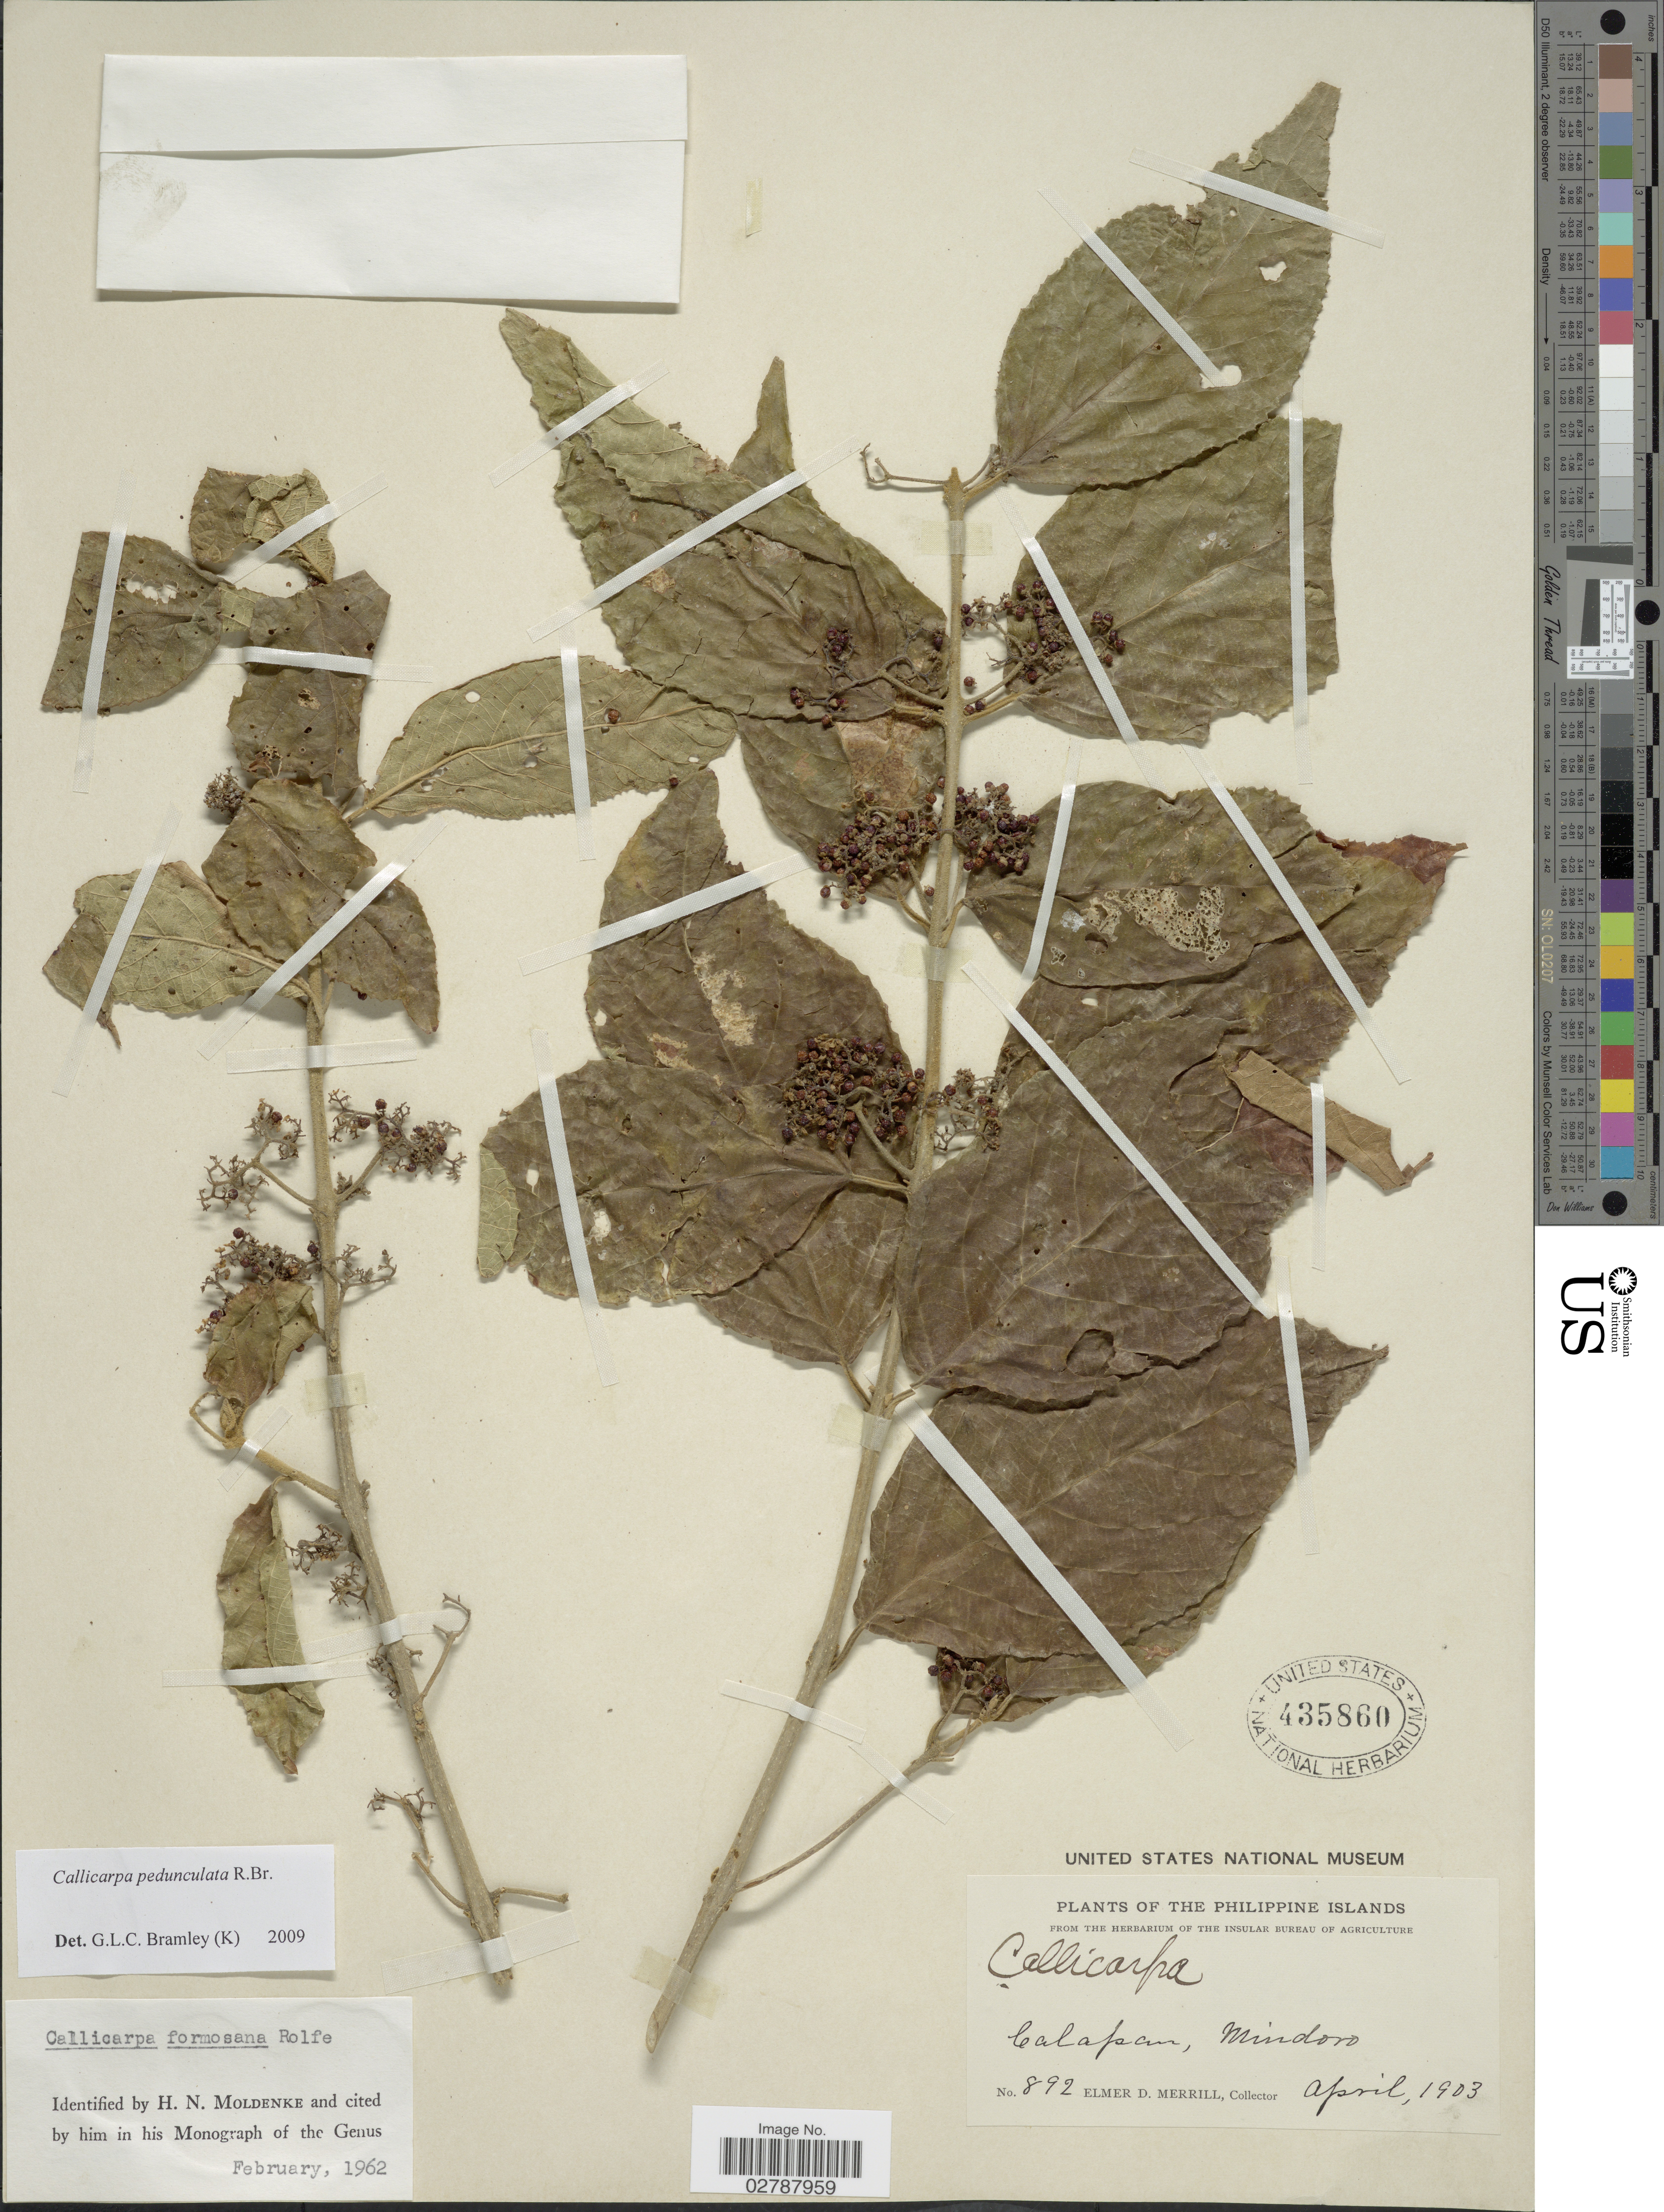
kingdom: Plantae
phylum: Tracheophyta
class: Magnoliopsida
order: Lamiales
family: Lamiaceae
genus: Callicarpa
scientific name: Callicarpa pedunculata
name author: R. Br.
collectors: E. D. Merrill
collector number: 892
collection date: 1903-04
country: Philippines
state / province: Mimaropa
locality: Philippine Islands. Calapan, Mindoro.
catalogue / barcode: US 435860